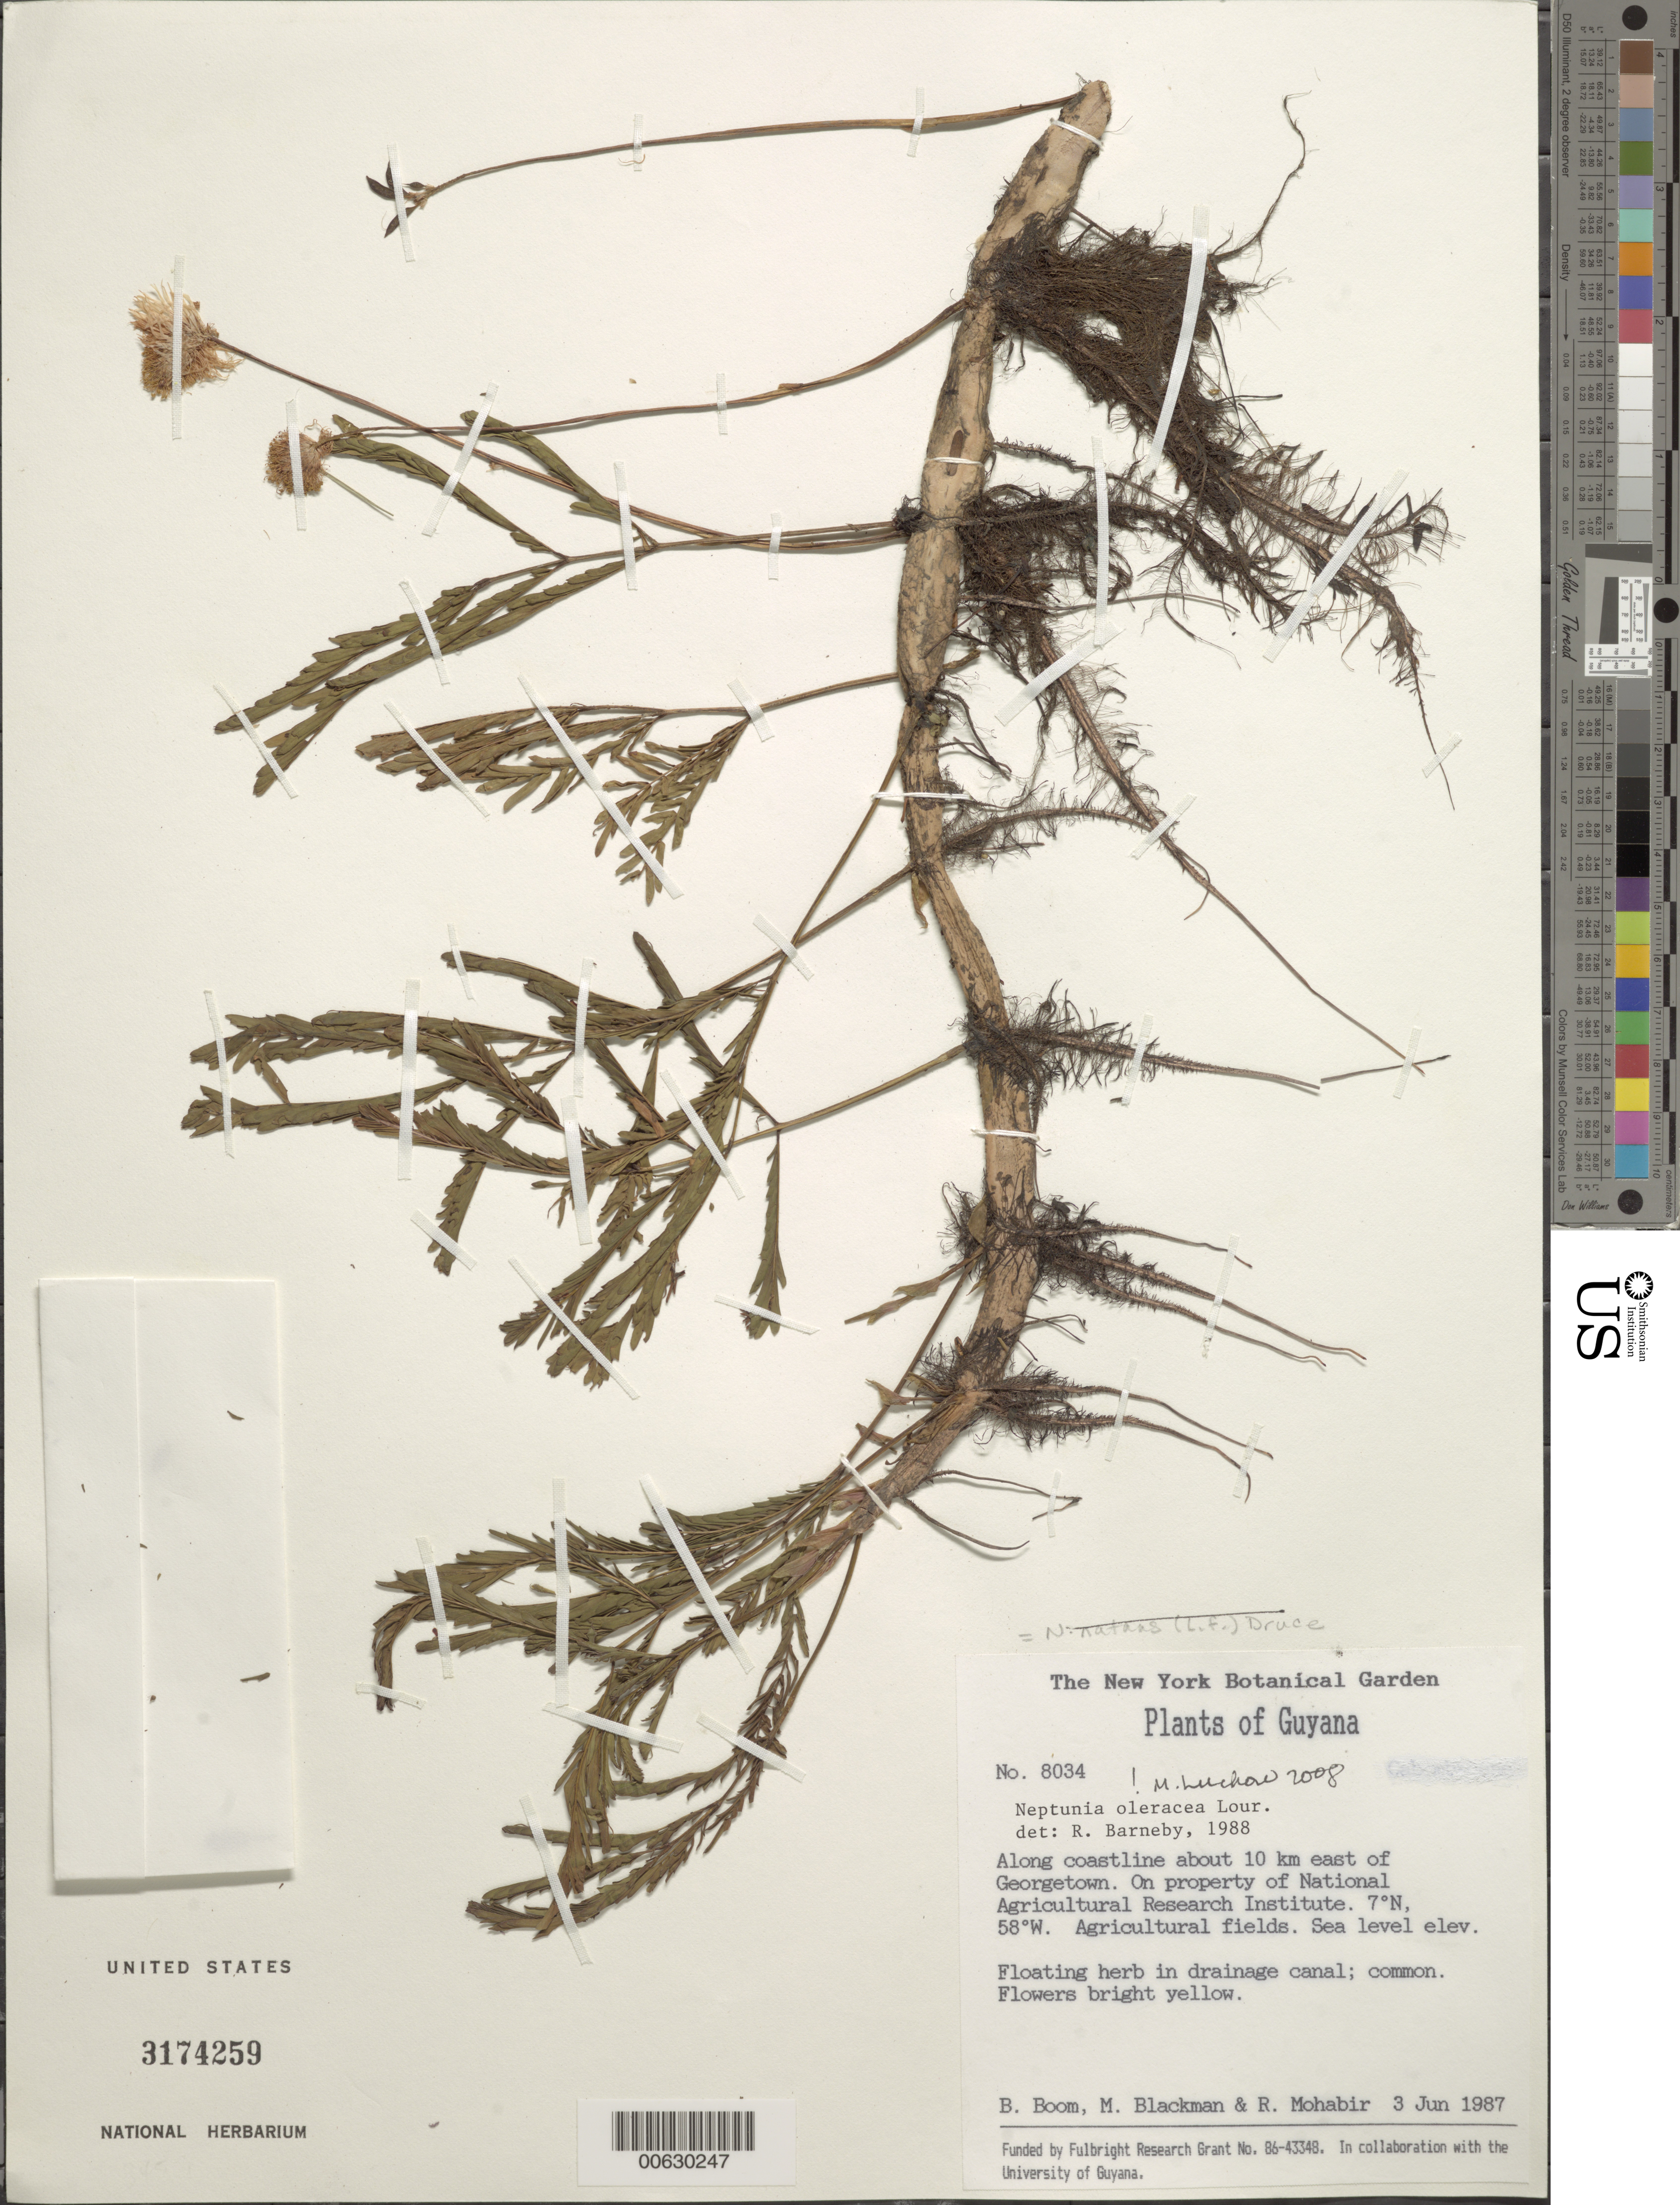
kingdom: Plantae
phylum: Tracheophyta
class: Magnoliopsida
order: Fabales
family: Fabaceae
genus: Neptunia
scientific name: Neptunia oleracea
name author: Lour.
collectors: B. M. Boom, M. Blackman & R. Mohabir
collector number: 8034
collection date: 1987-06-03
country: Guyana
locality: Along coastline about 10 km east of Georgetown. On property of National Agricultural Research Institute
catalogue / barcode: US 3174259